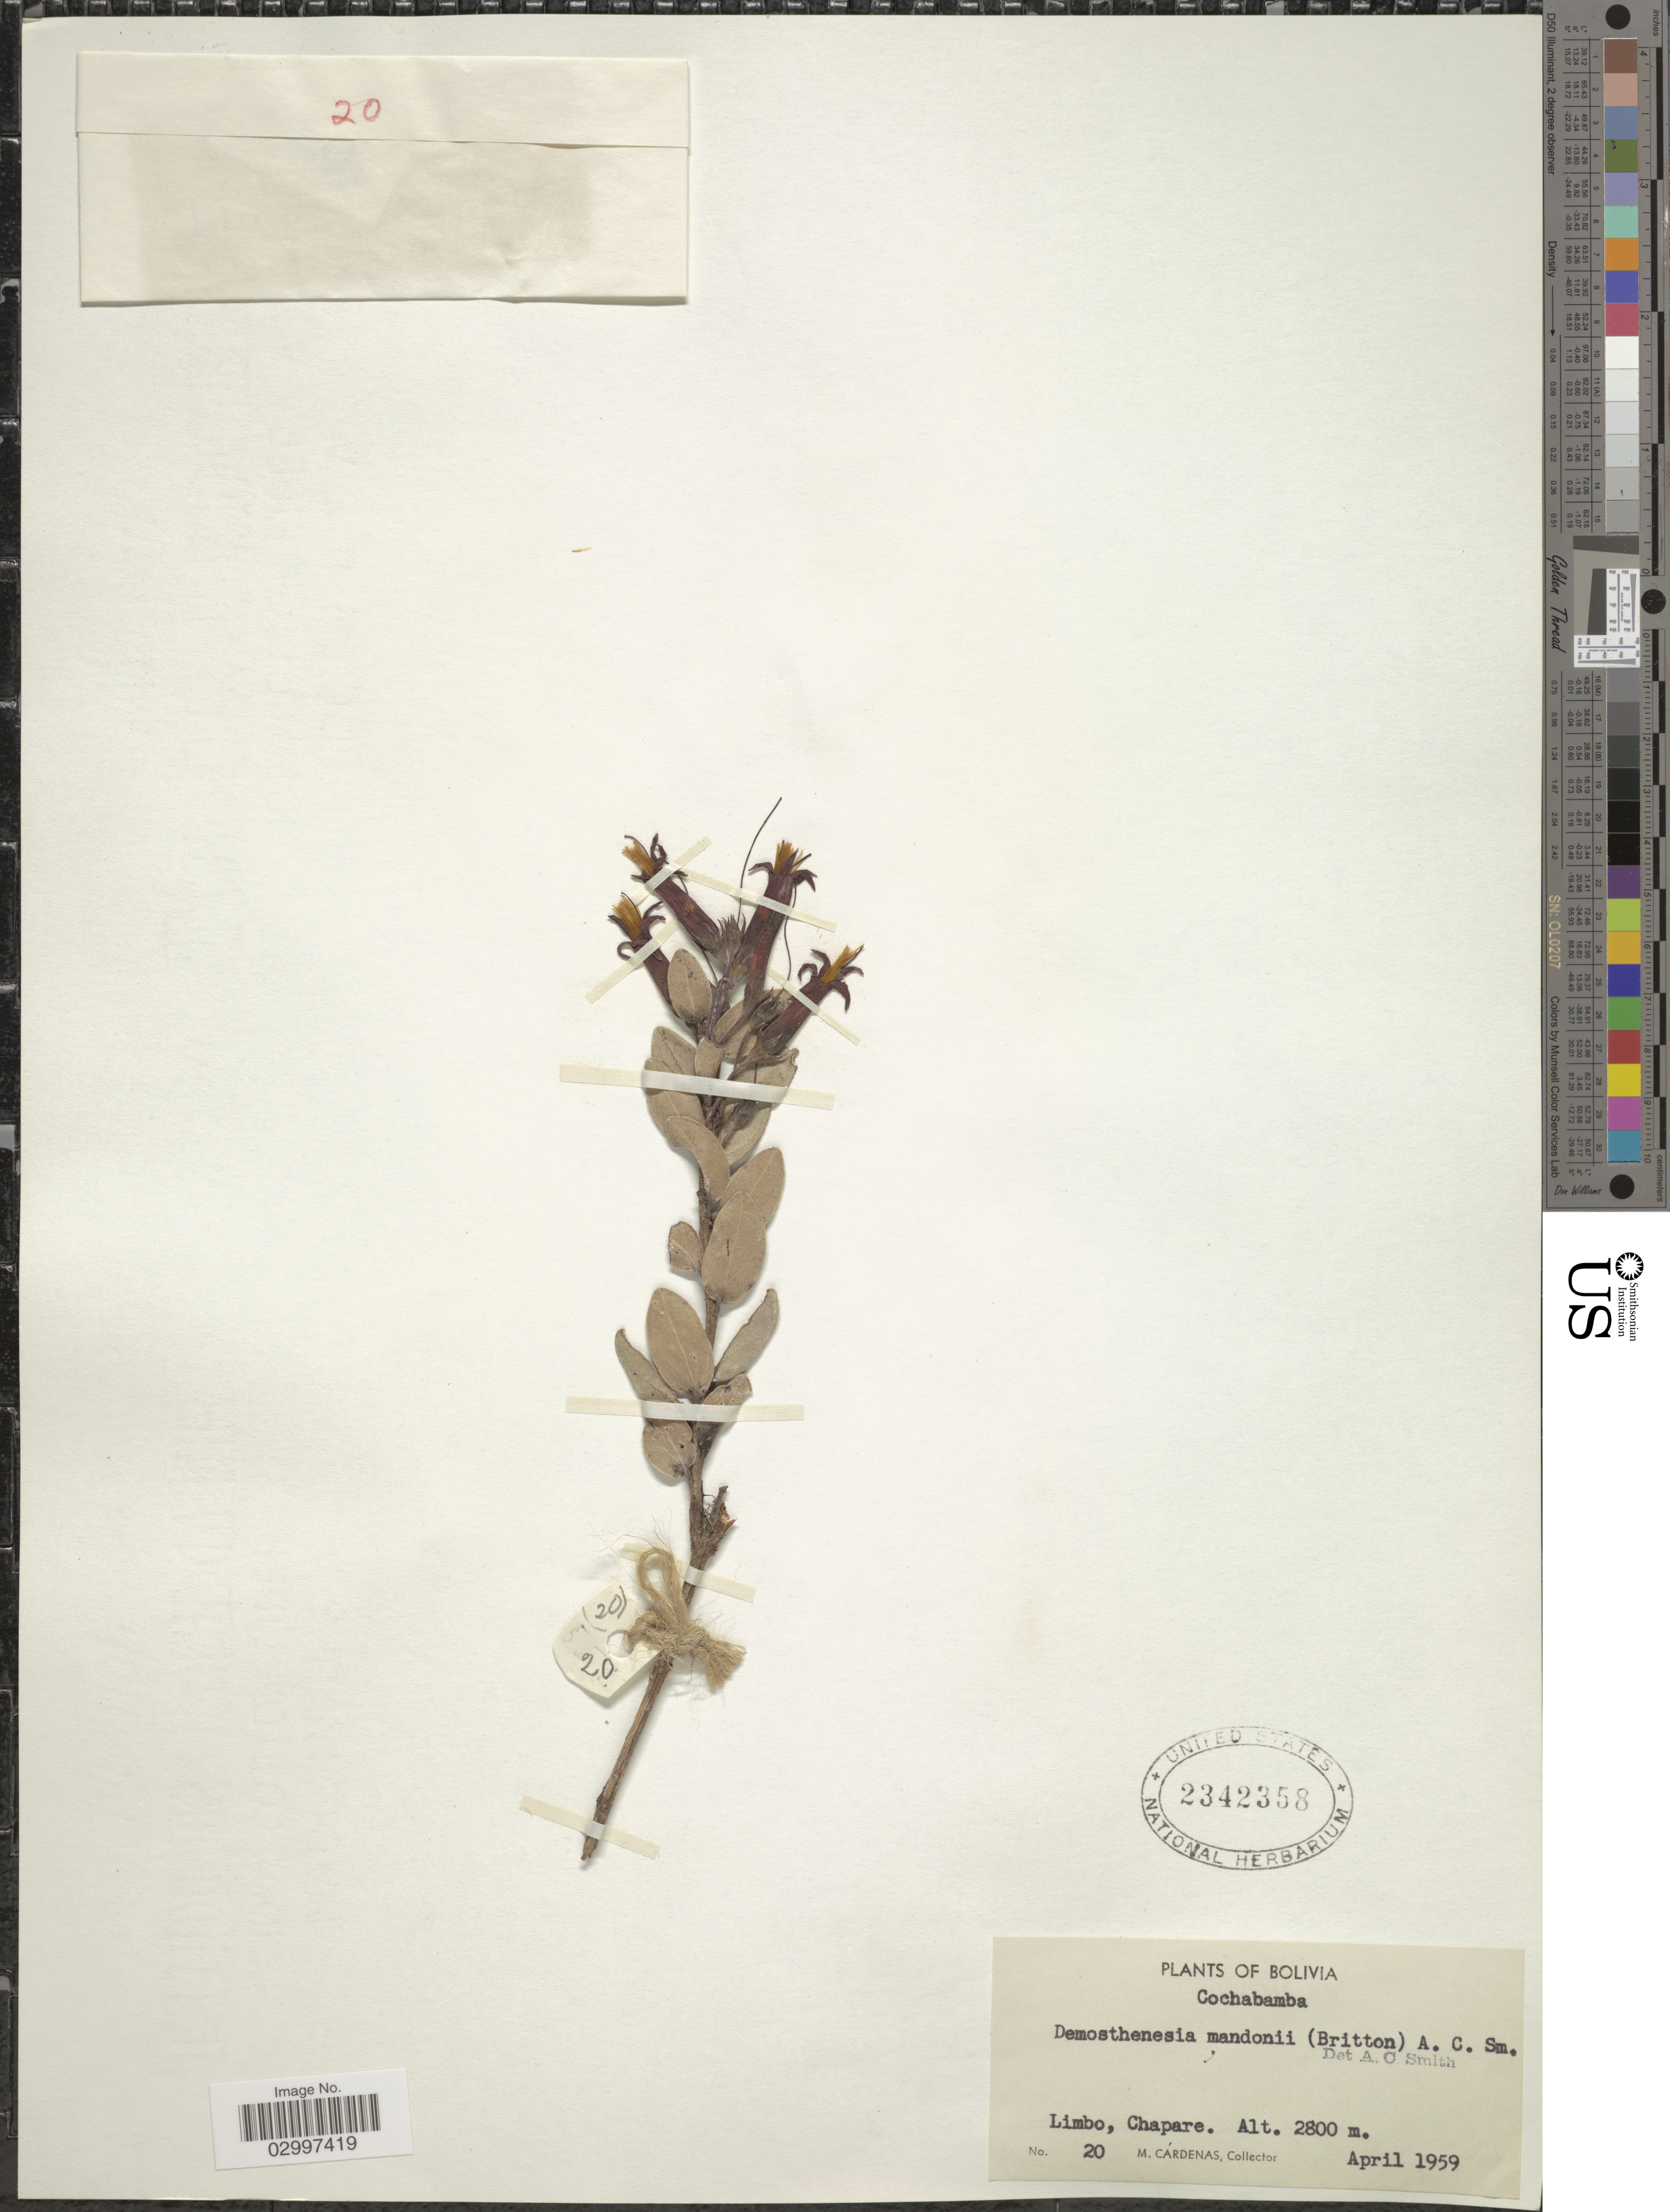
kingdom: Plantae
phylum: Tracheophyta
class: Magnoliopsida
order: Ericales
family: Ericaceae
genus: Demosthenesia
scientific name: Demosthenesia mandoni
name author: (Britton) A.C. Sm.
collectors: M. Cárdenas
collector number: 20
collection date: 1959-04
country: Bolivia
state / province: Cochabamba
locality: Limbo, Chapare.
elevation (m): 2800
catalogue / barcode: US 2342358